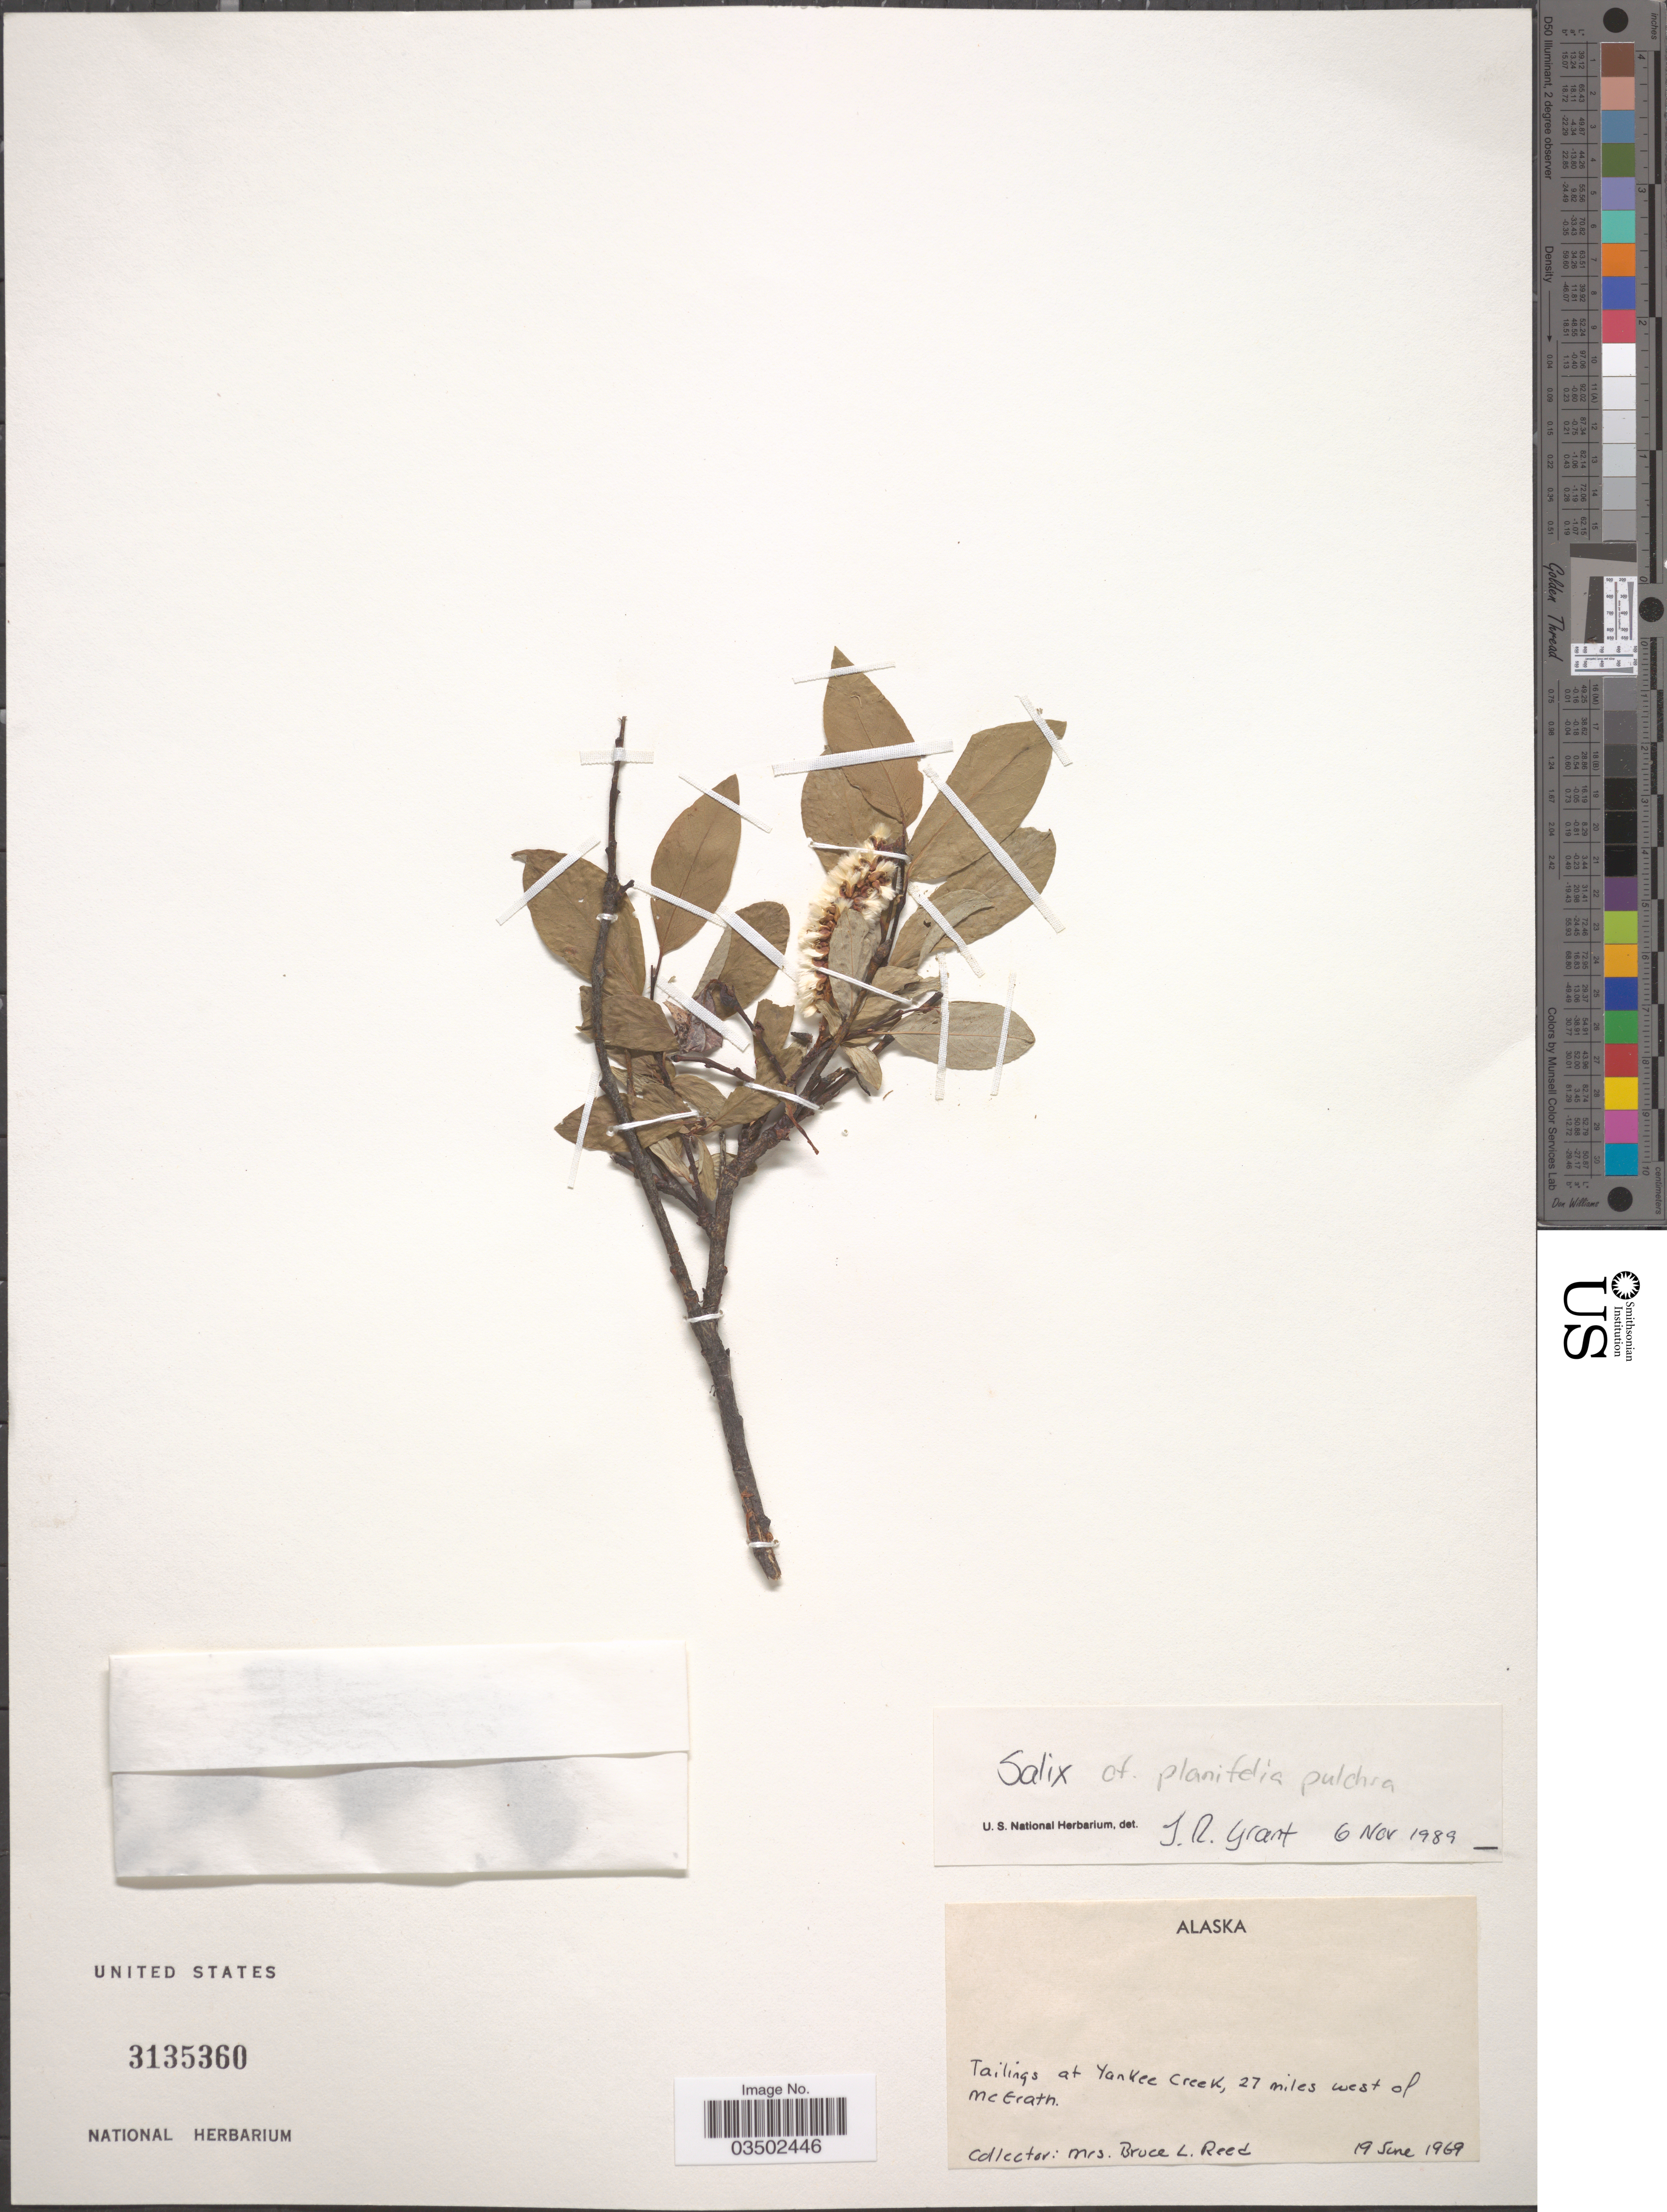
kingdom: Plantae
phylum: Tracheophyta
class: Magnoliopsida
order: Malpighiales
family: Salicaceae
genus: Salix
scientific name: Salix planifolia var. pennata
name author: (C.R. Ball) C.R. Ball ex Dutilly et al.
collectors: B. Reed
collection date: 1969-06-19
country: United States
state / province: Alaska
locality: Tailings at Yankee Creek, 27 miles west of McGrath.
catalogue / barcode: US 3135360